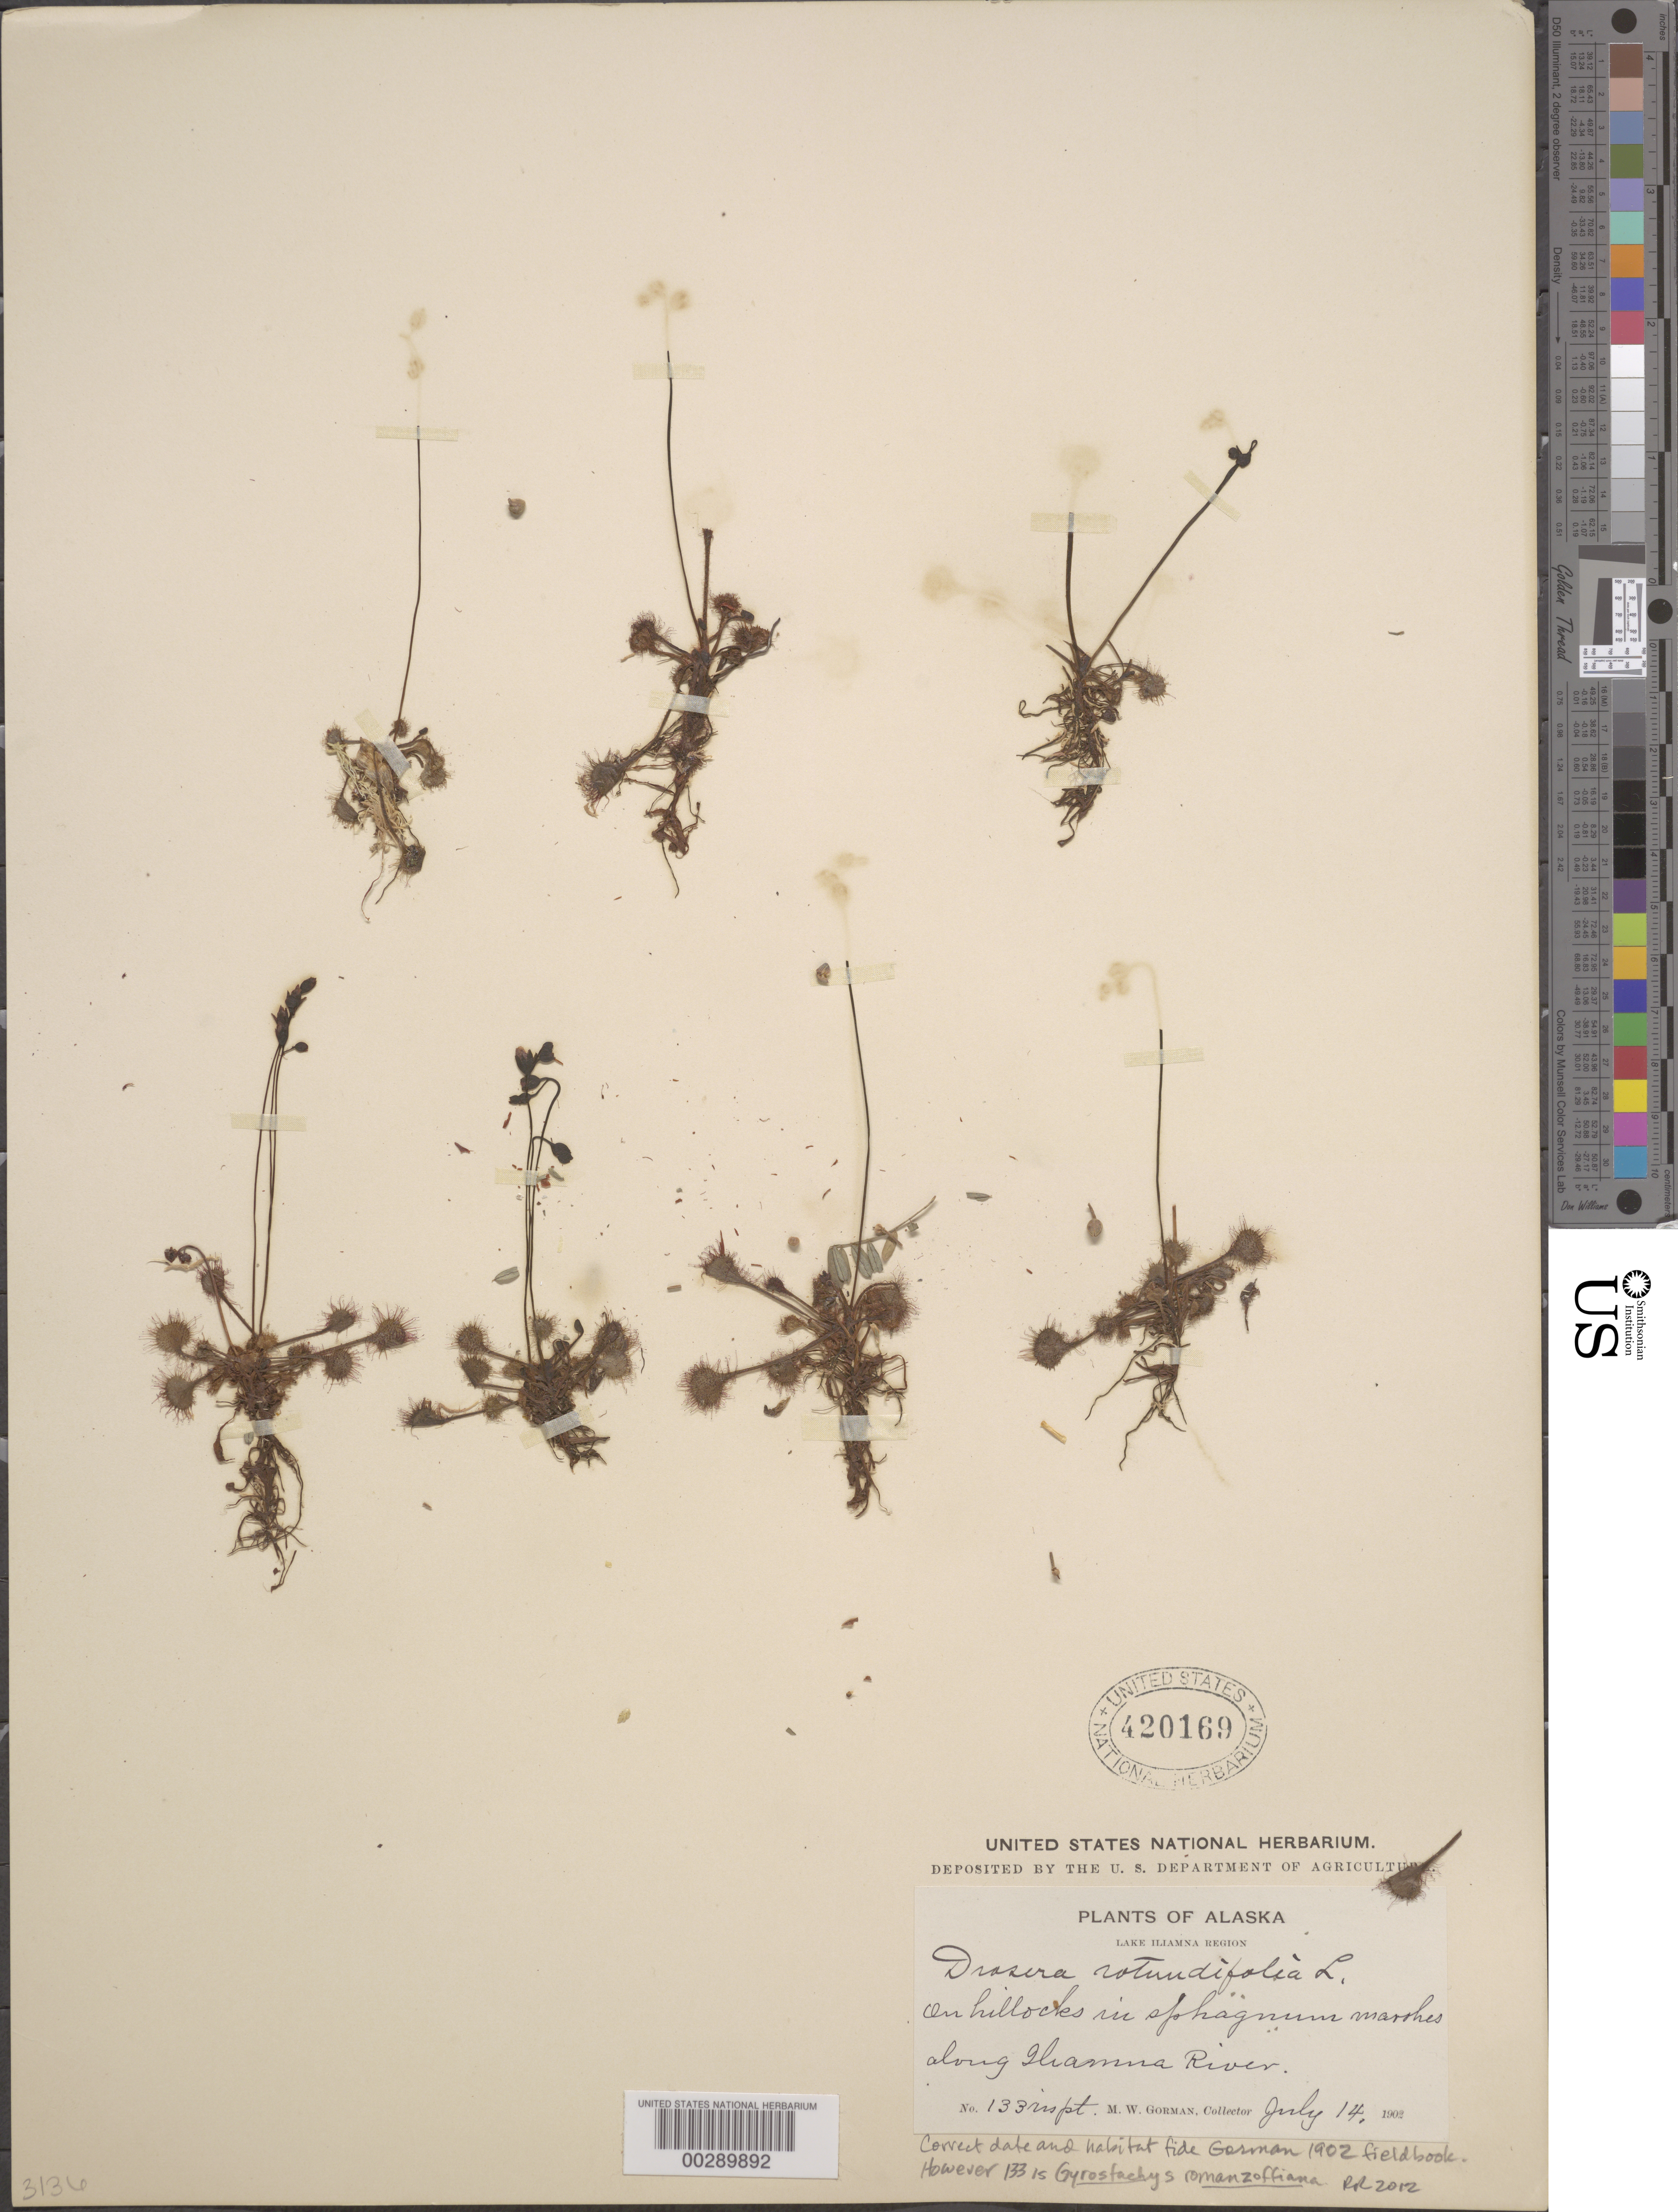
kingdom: Plantae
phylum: Tracheophyta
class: Magnoliopsida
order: Caryophyllales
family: Droseraceae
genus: Drosera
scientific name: Drosera rotundifolia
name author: L.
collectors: M. W. Gorman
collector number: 133 Inspt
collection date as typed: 14 Jul 1902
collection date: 1902-07-14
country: United States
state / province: Alaska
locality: Lake Iliamna region, along Iliamna River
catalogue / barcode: US 420169